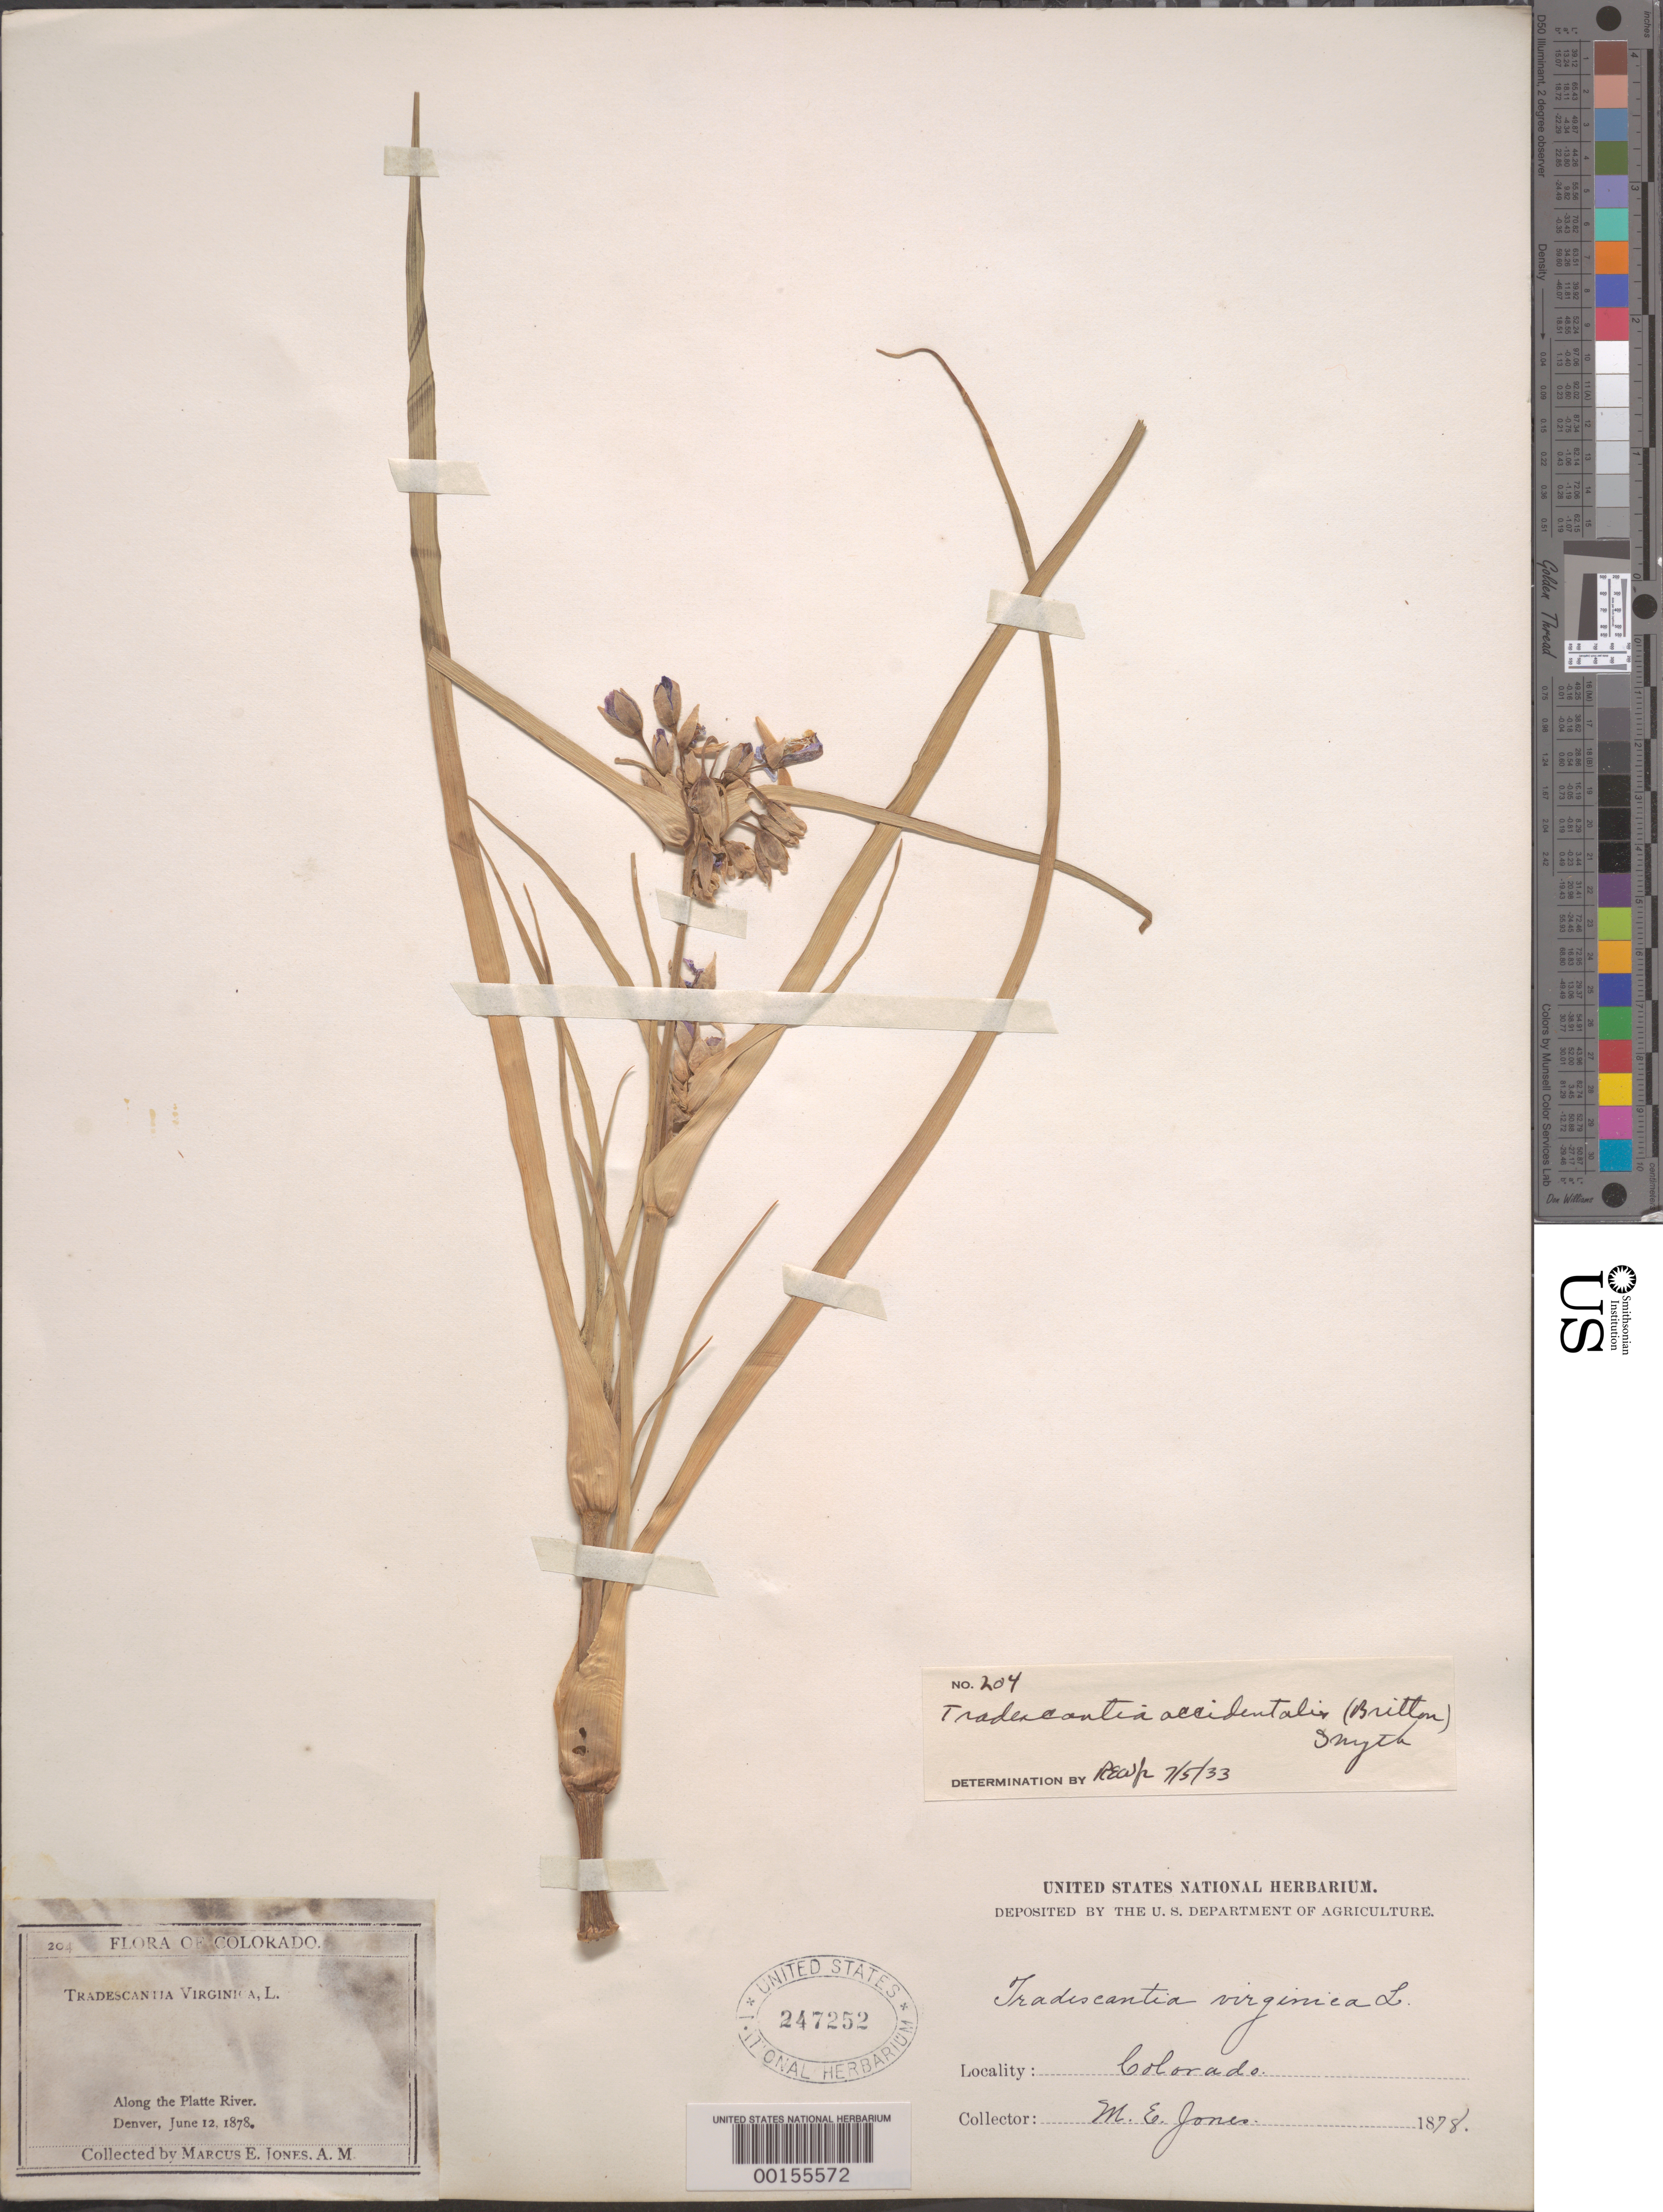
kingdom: Plantae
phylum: Tracheophyta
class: Liliopsida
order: Commelinales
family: Commelinaceae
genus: Tradescantia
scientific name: Tradescantia occidentalis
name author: (Britton) Smyth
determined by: Woodson, R. E., Jr.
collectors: M. E. Jones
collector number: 204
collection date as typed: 12 Jun 1878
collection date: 1878-06-12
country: United States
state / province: Colorado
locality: Platte river, denver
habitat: Riverbank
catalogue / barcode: US 247252